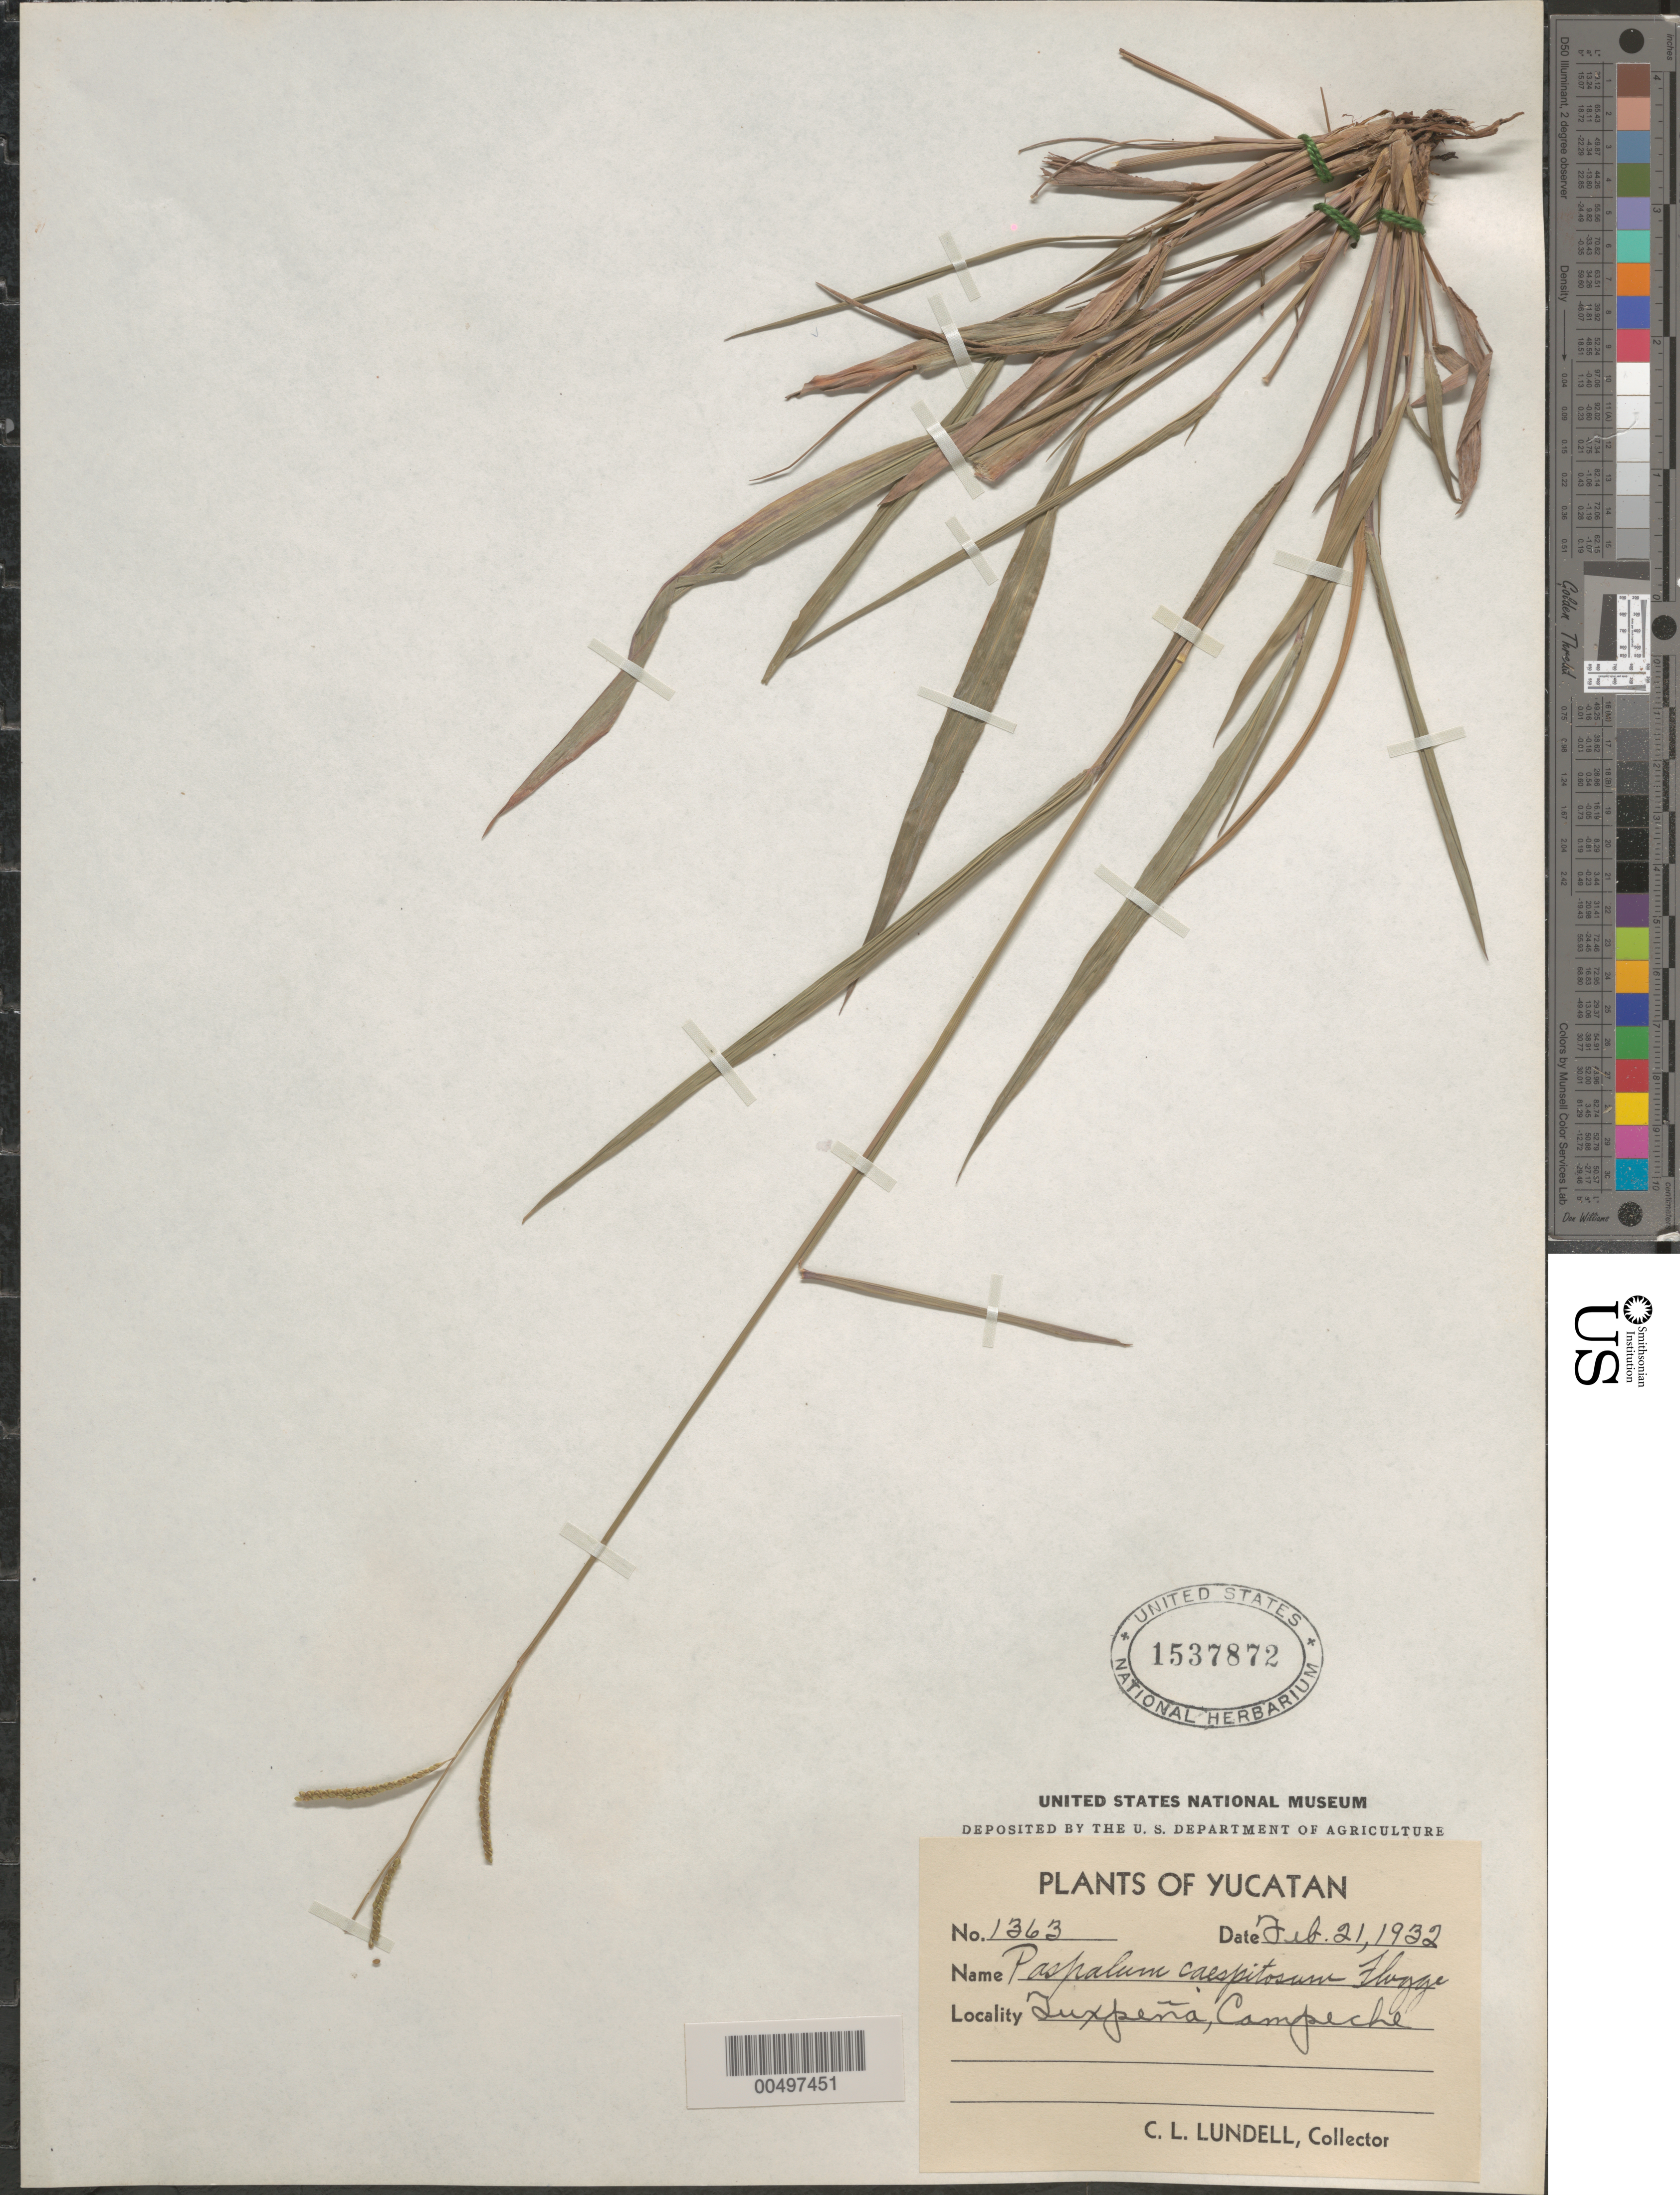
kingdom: Plantae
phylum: Tracheophyta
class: Liliopsida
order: Poales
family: Poaceae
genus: Paspalum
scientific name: Paspalum caespitosum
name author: Flüggé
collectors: C. L. Lundell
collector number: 1363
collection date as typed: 21 Feb 1932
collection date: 1932-02-21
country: Mexico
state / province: Chiapas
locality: Yucatan [Peninsula], Tuxpeña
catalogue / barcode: US 1537872